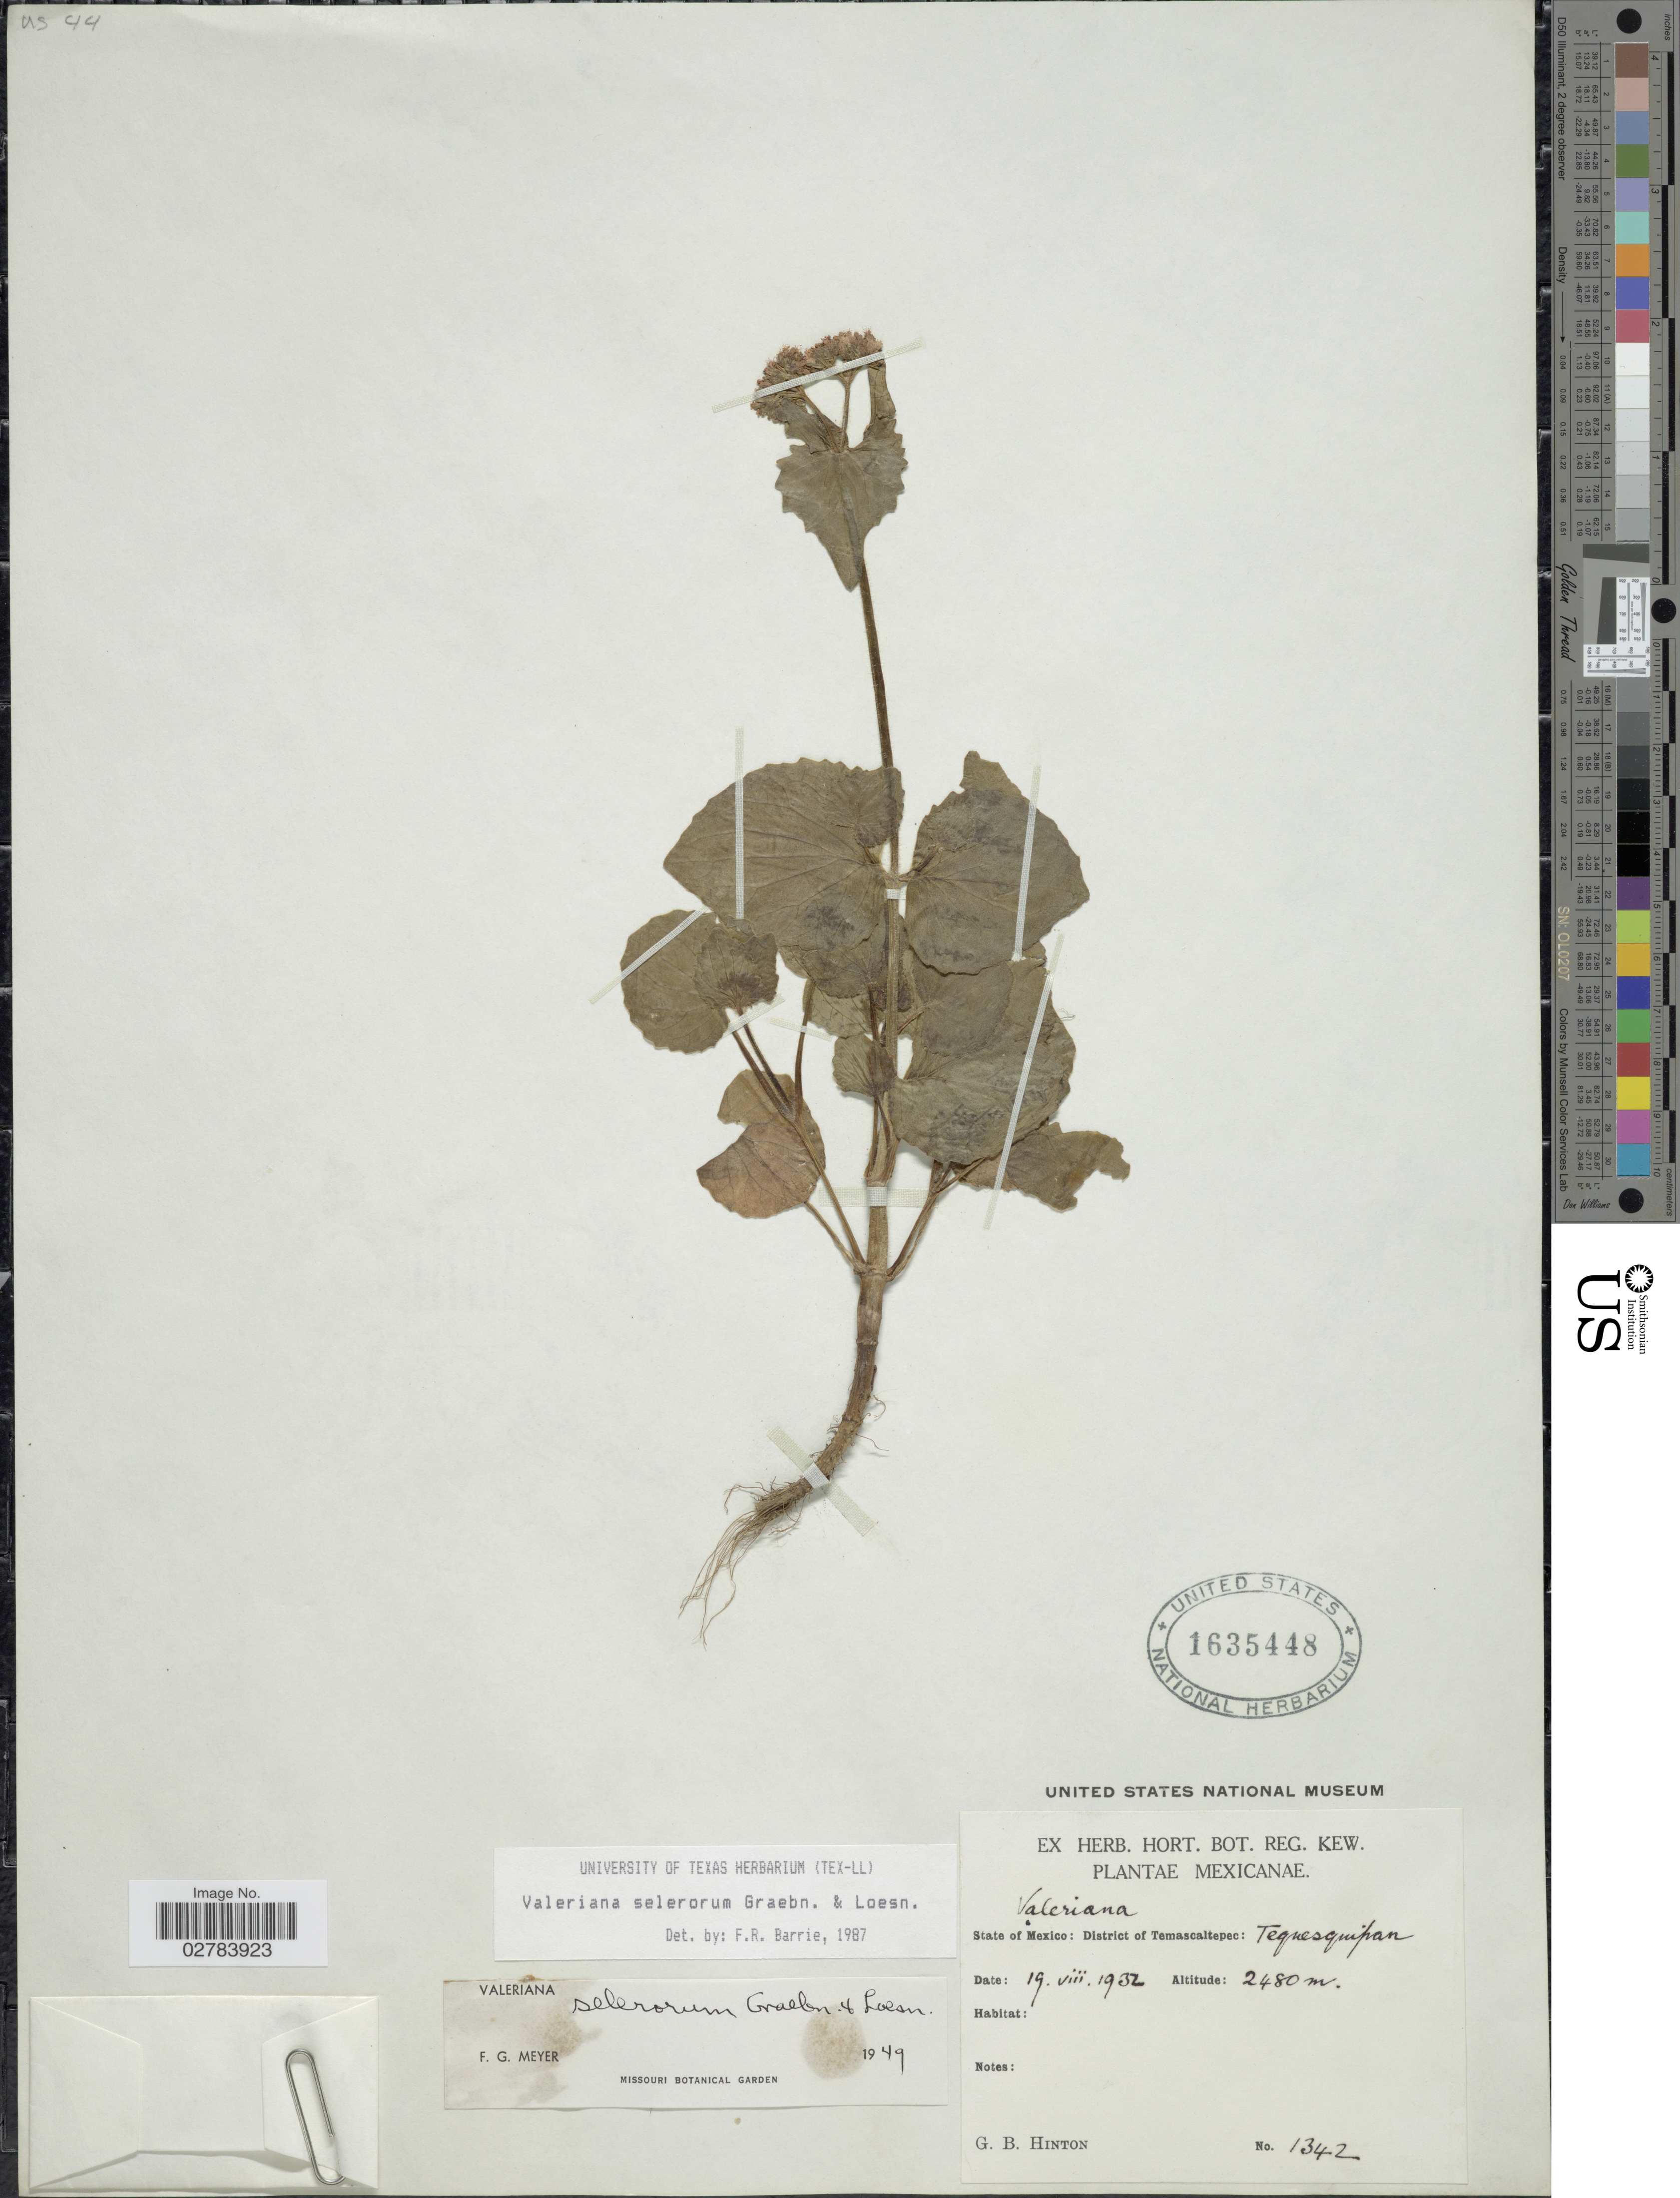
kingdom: Plantae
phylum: Tracheophyta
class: Magnoliopsida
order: Dipsacales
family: Caprifoliaceae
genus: Valeriana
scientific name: Valeriana selerorum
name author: Graebn. & Loes.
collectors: G. B. Hinton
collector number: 1342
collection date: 1932-08-19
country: Mexico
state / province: México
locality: District of Temascaltepec, Tequesquipan.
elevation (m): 2480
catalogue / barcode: US 1635448